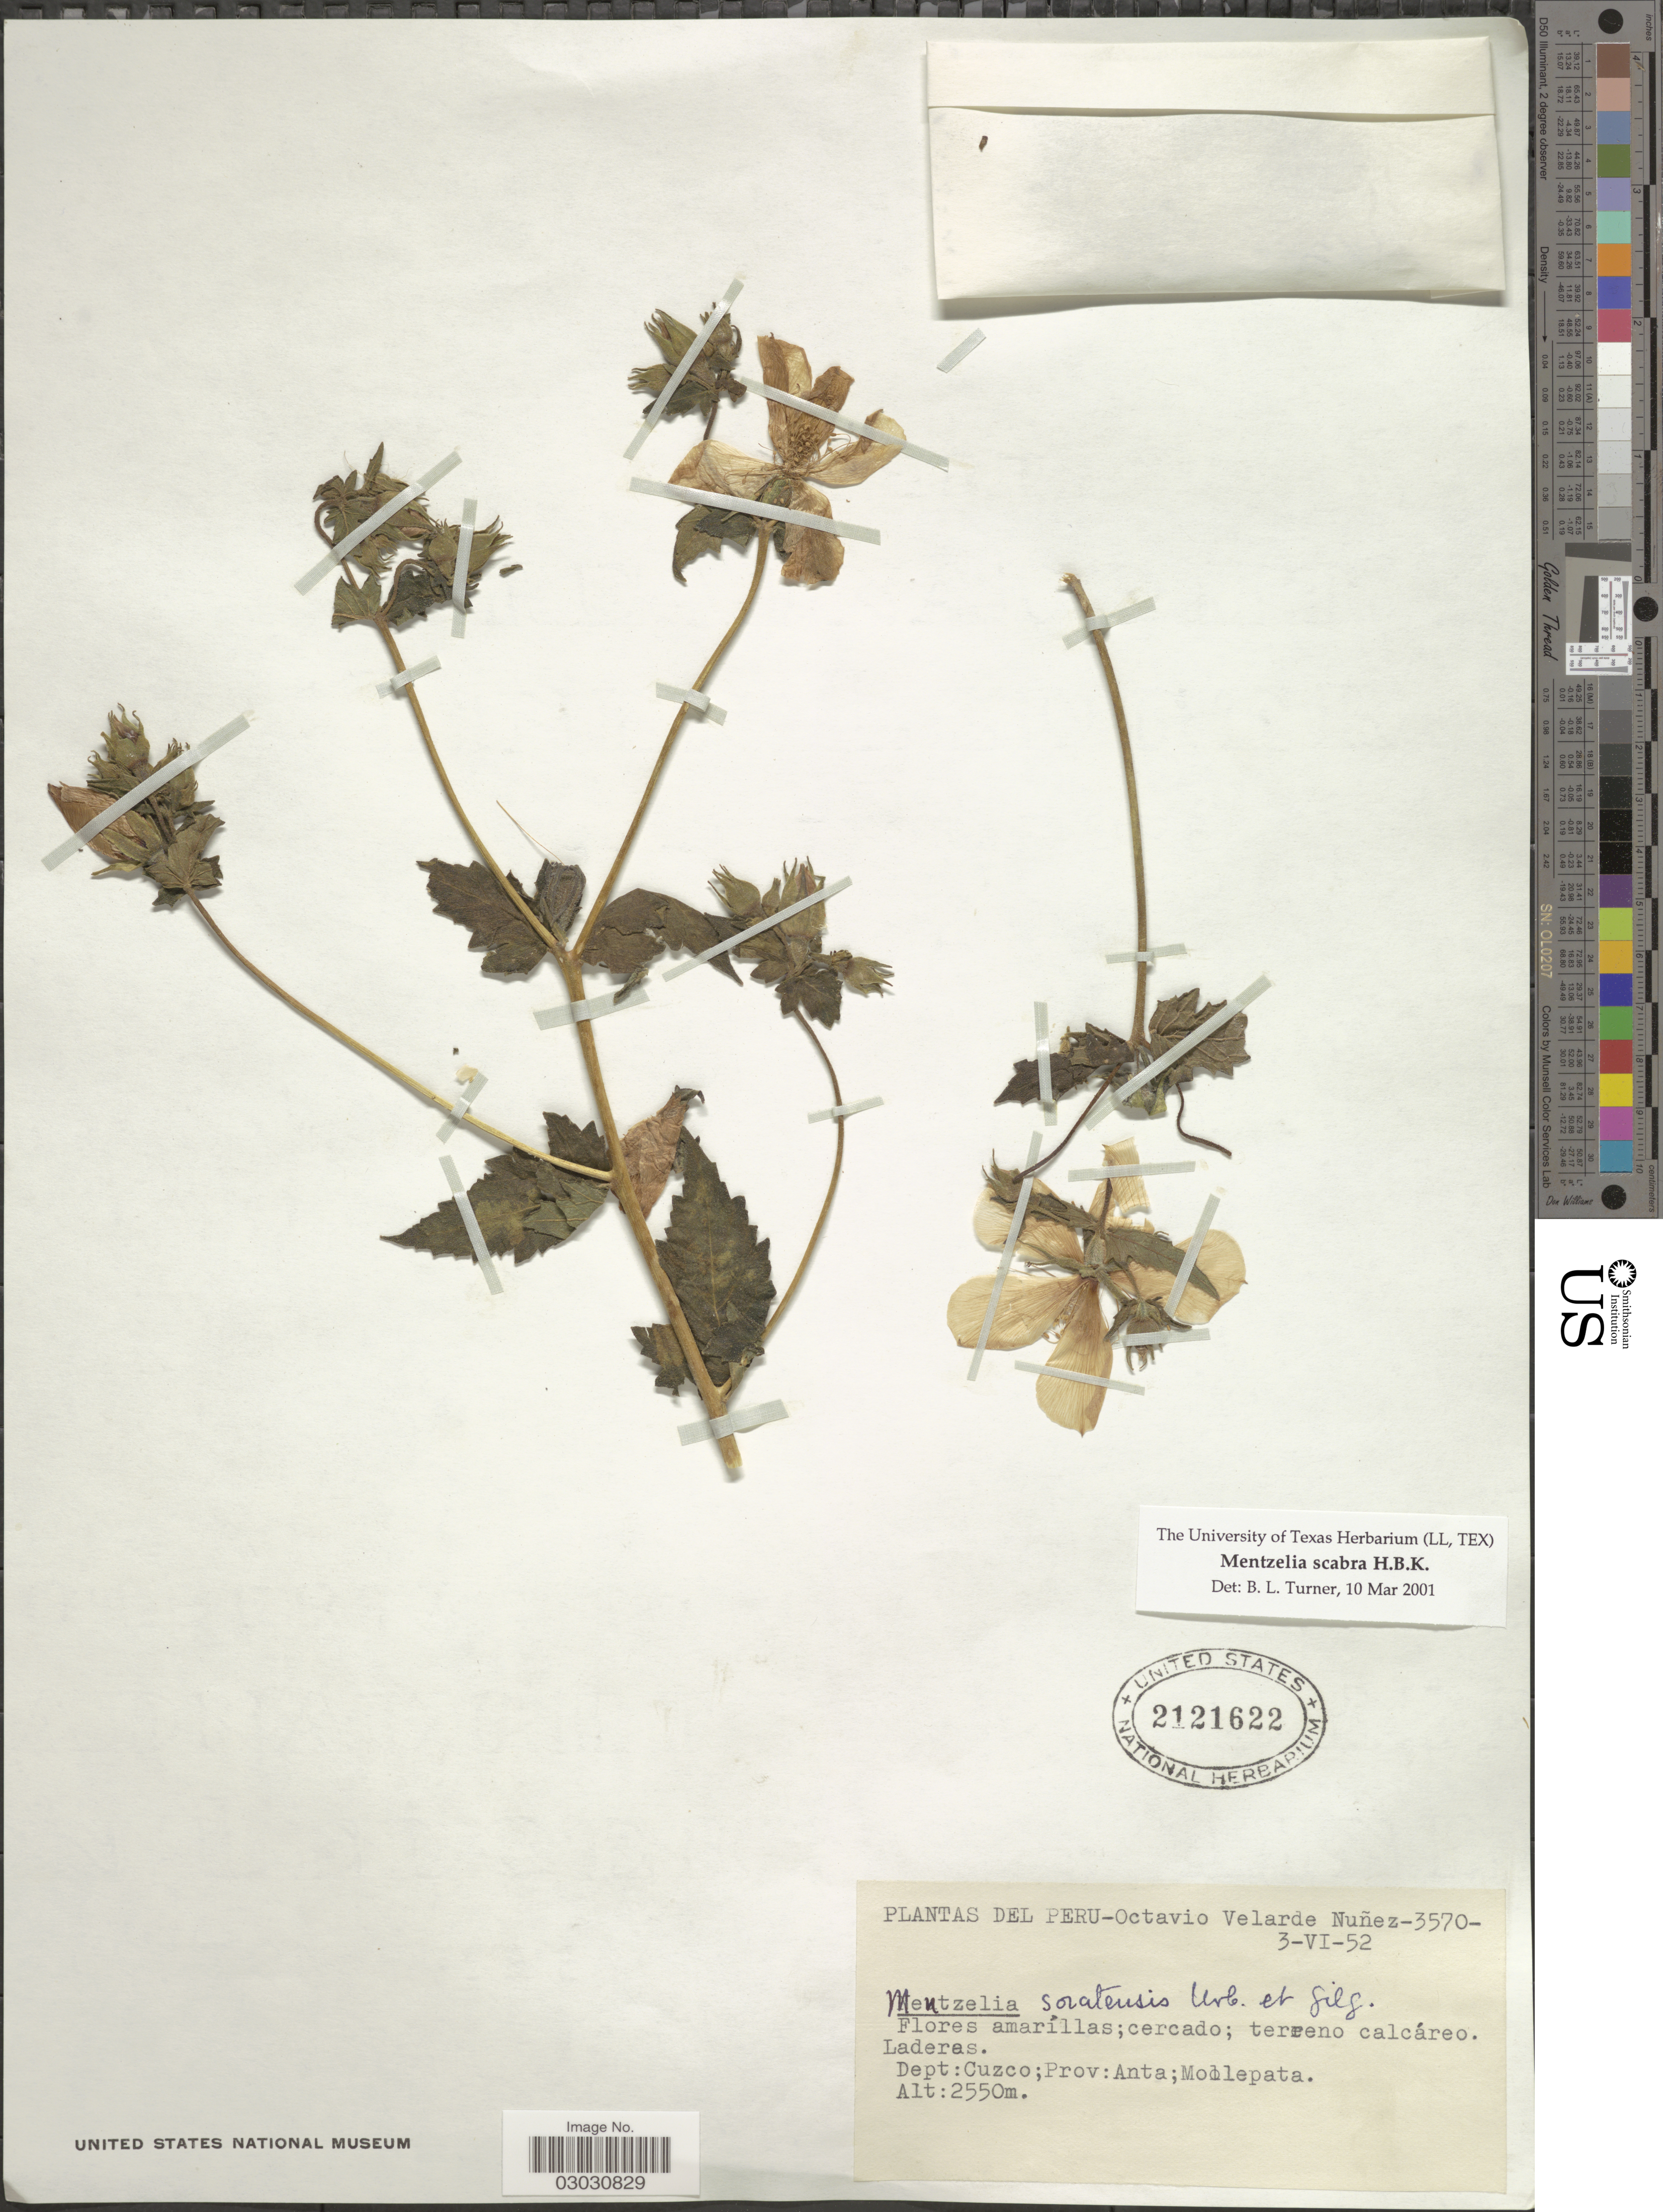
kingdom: Plantae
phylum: Tracheophyta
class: Magnoliopsida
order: Cornales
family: Loasaceae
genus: Mentzelia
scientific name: Mentzelia scabra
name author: Kunth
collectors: O. Velarde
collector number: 3570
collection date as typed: Transcribed d/m/y: 3/6/52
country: Peru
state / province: Cusco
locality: Dept: Cuzco; Prov: Anta; Mollepata.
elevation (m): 2550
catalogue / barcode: US 2121622